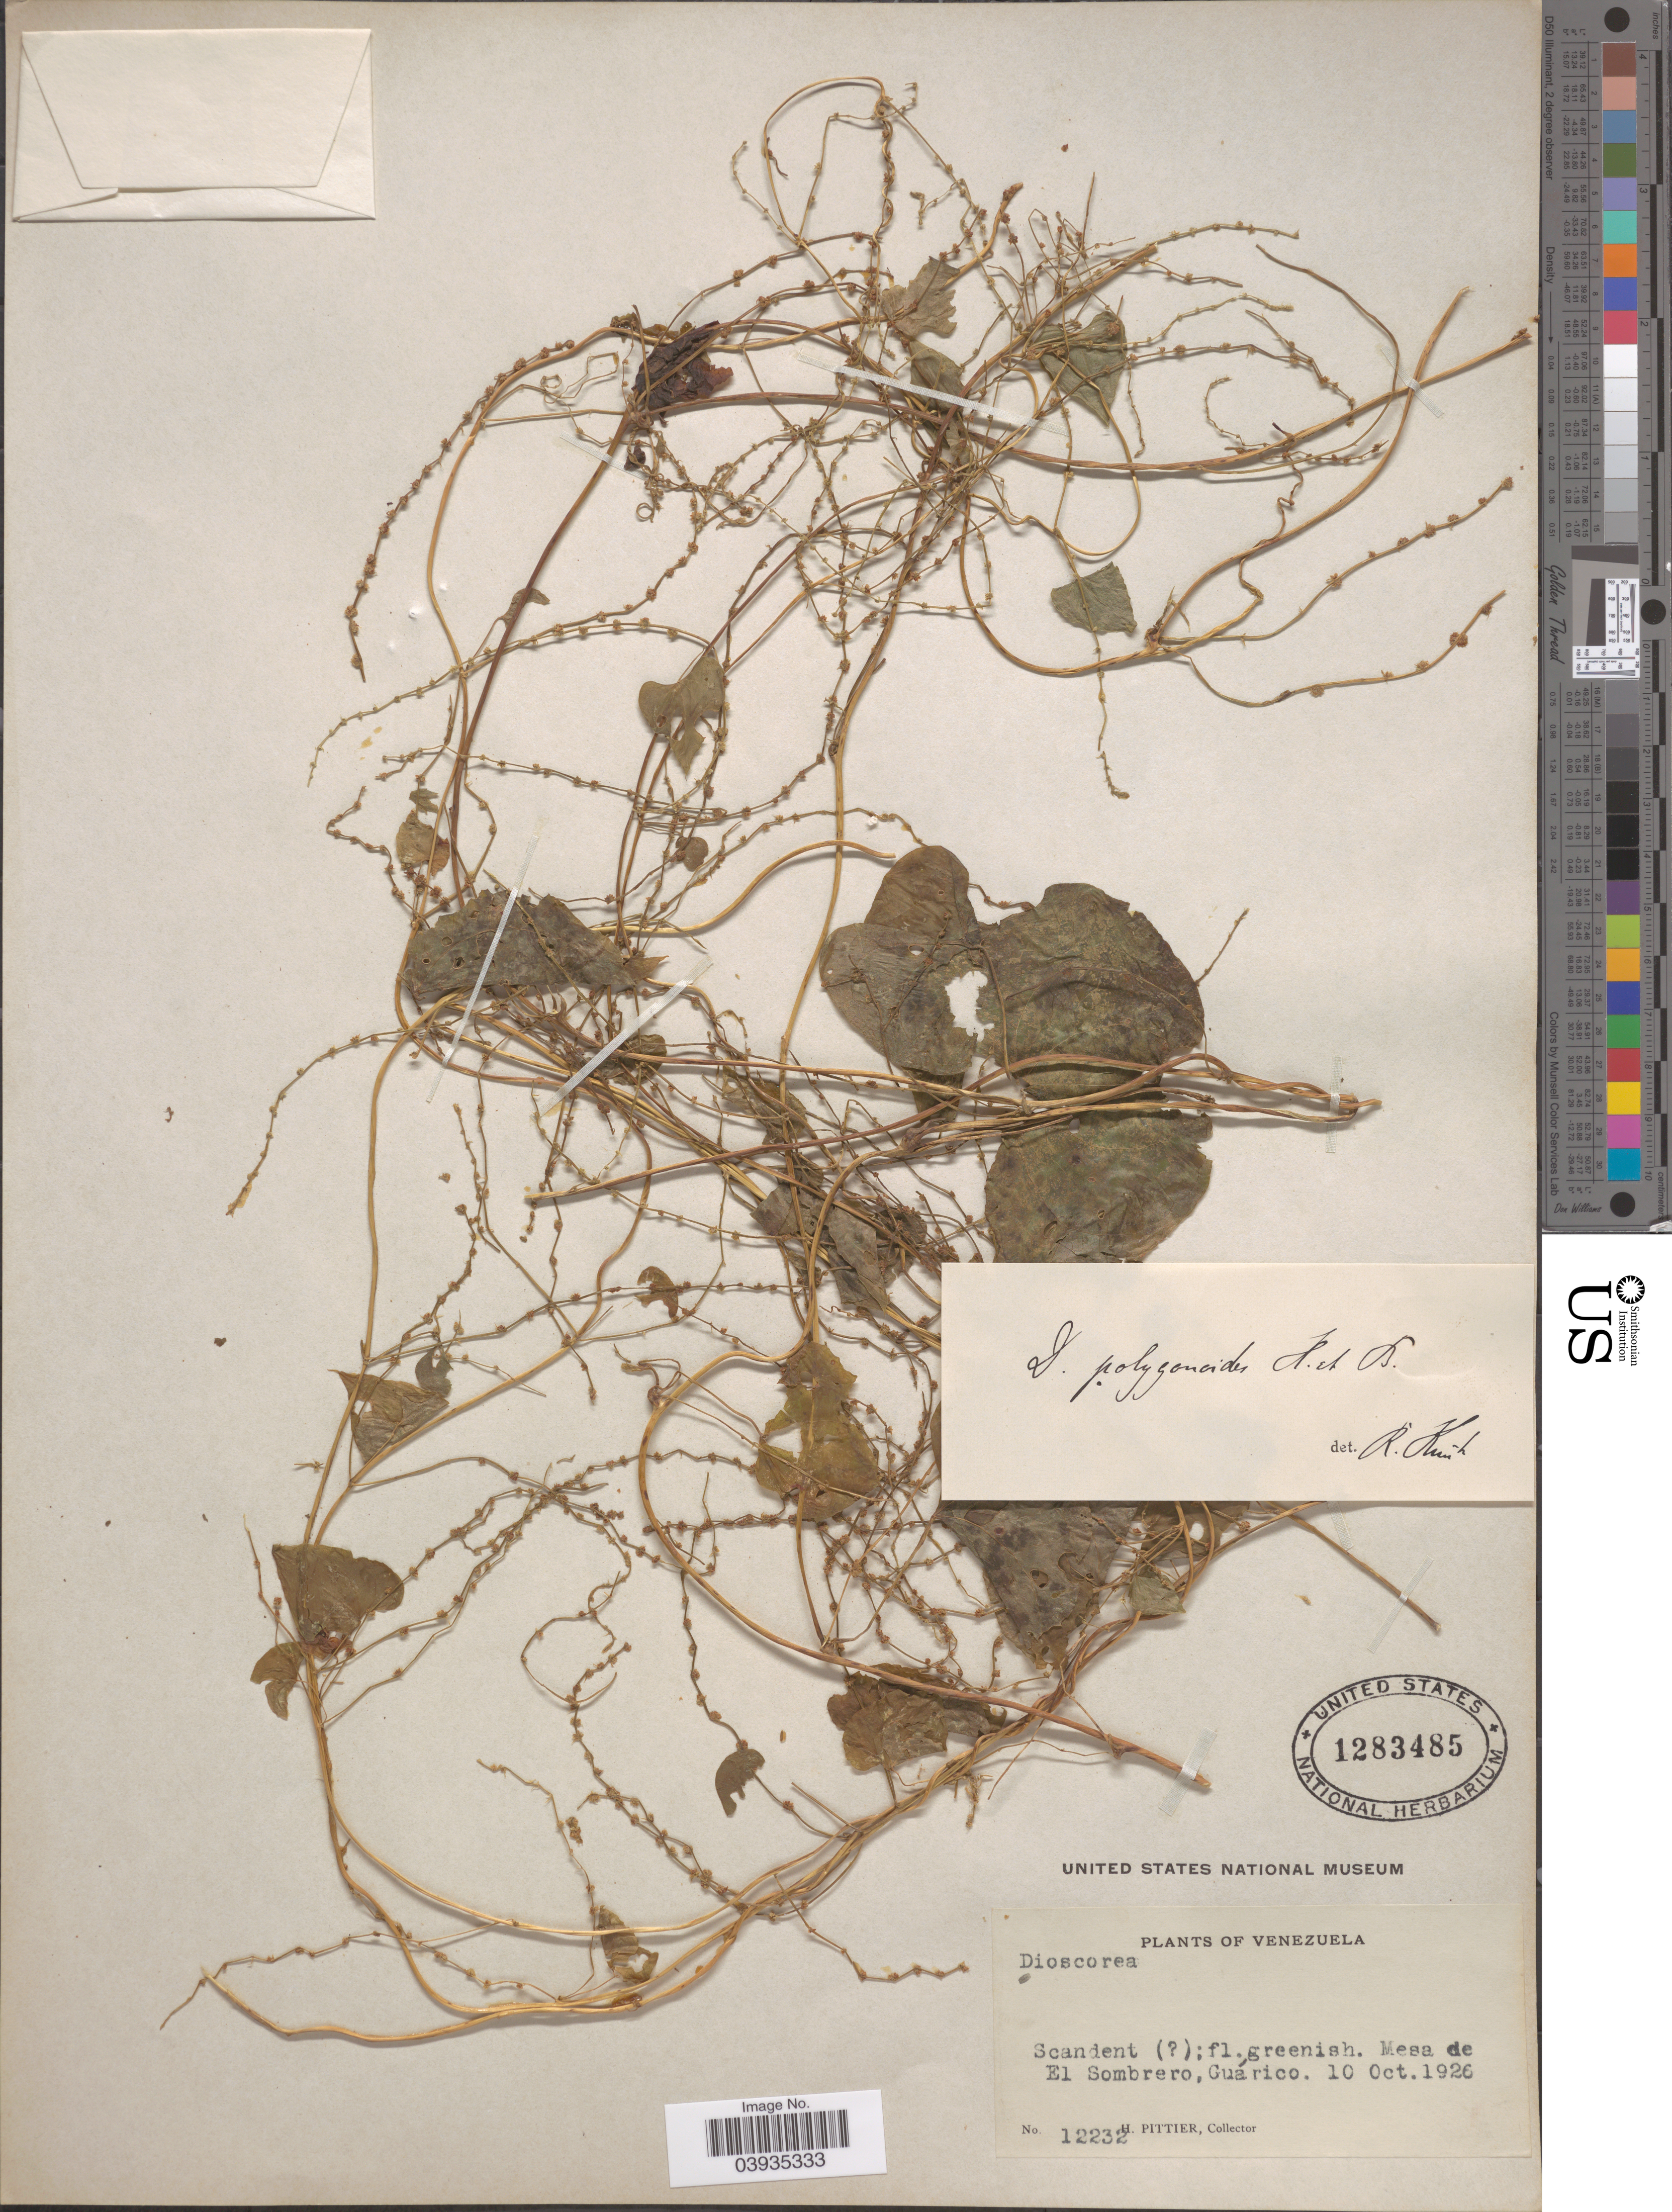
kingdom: Plantae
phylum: Tracheophyta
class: Liliopsida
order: Dioscoreales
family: Dioscoreaceae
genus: Dioscorea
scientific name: Dioscorea polygonoides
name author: Humb. & Bonpl. ex Willd.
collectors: H. F. Pittier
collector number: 12232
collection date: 1926-10-10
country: Venezuela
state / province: Guarico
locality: Mesa de El Sombrero.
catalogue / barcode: US 1283485